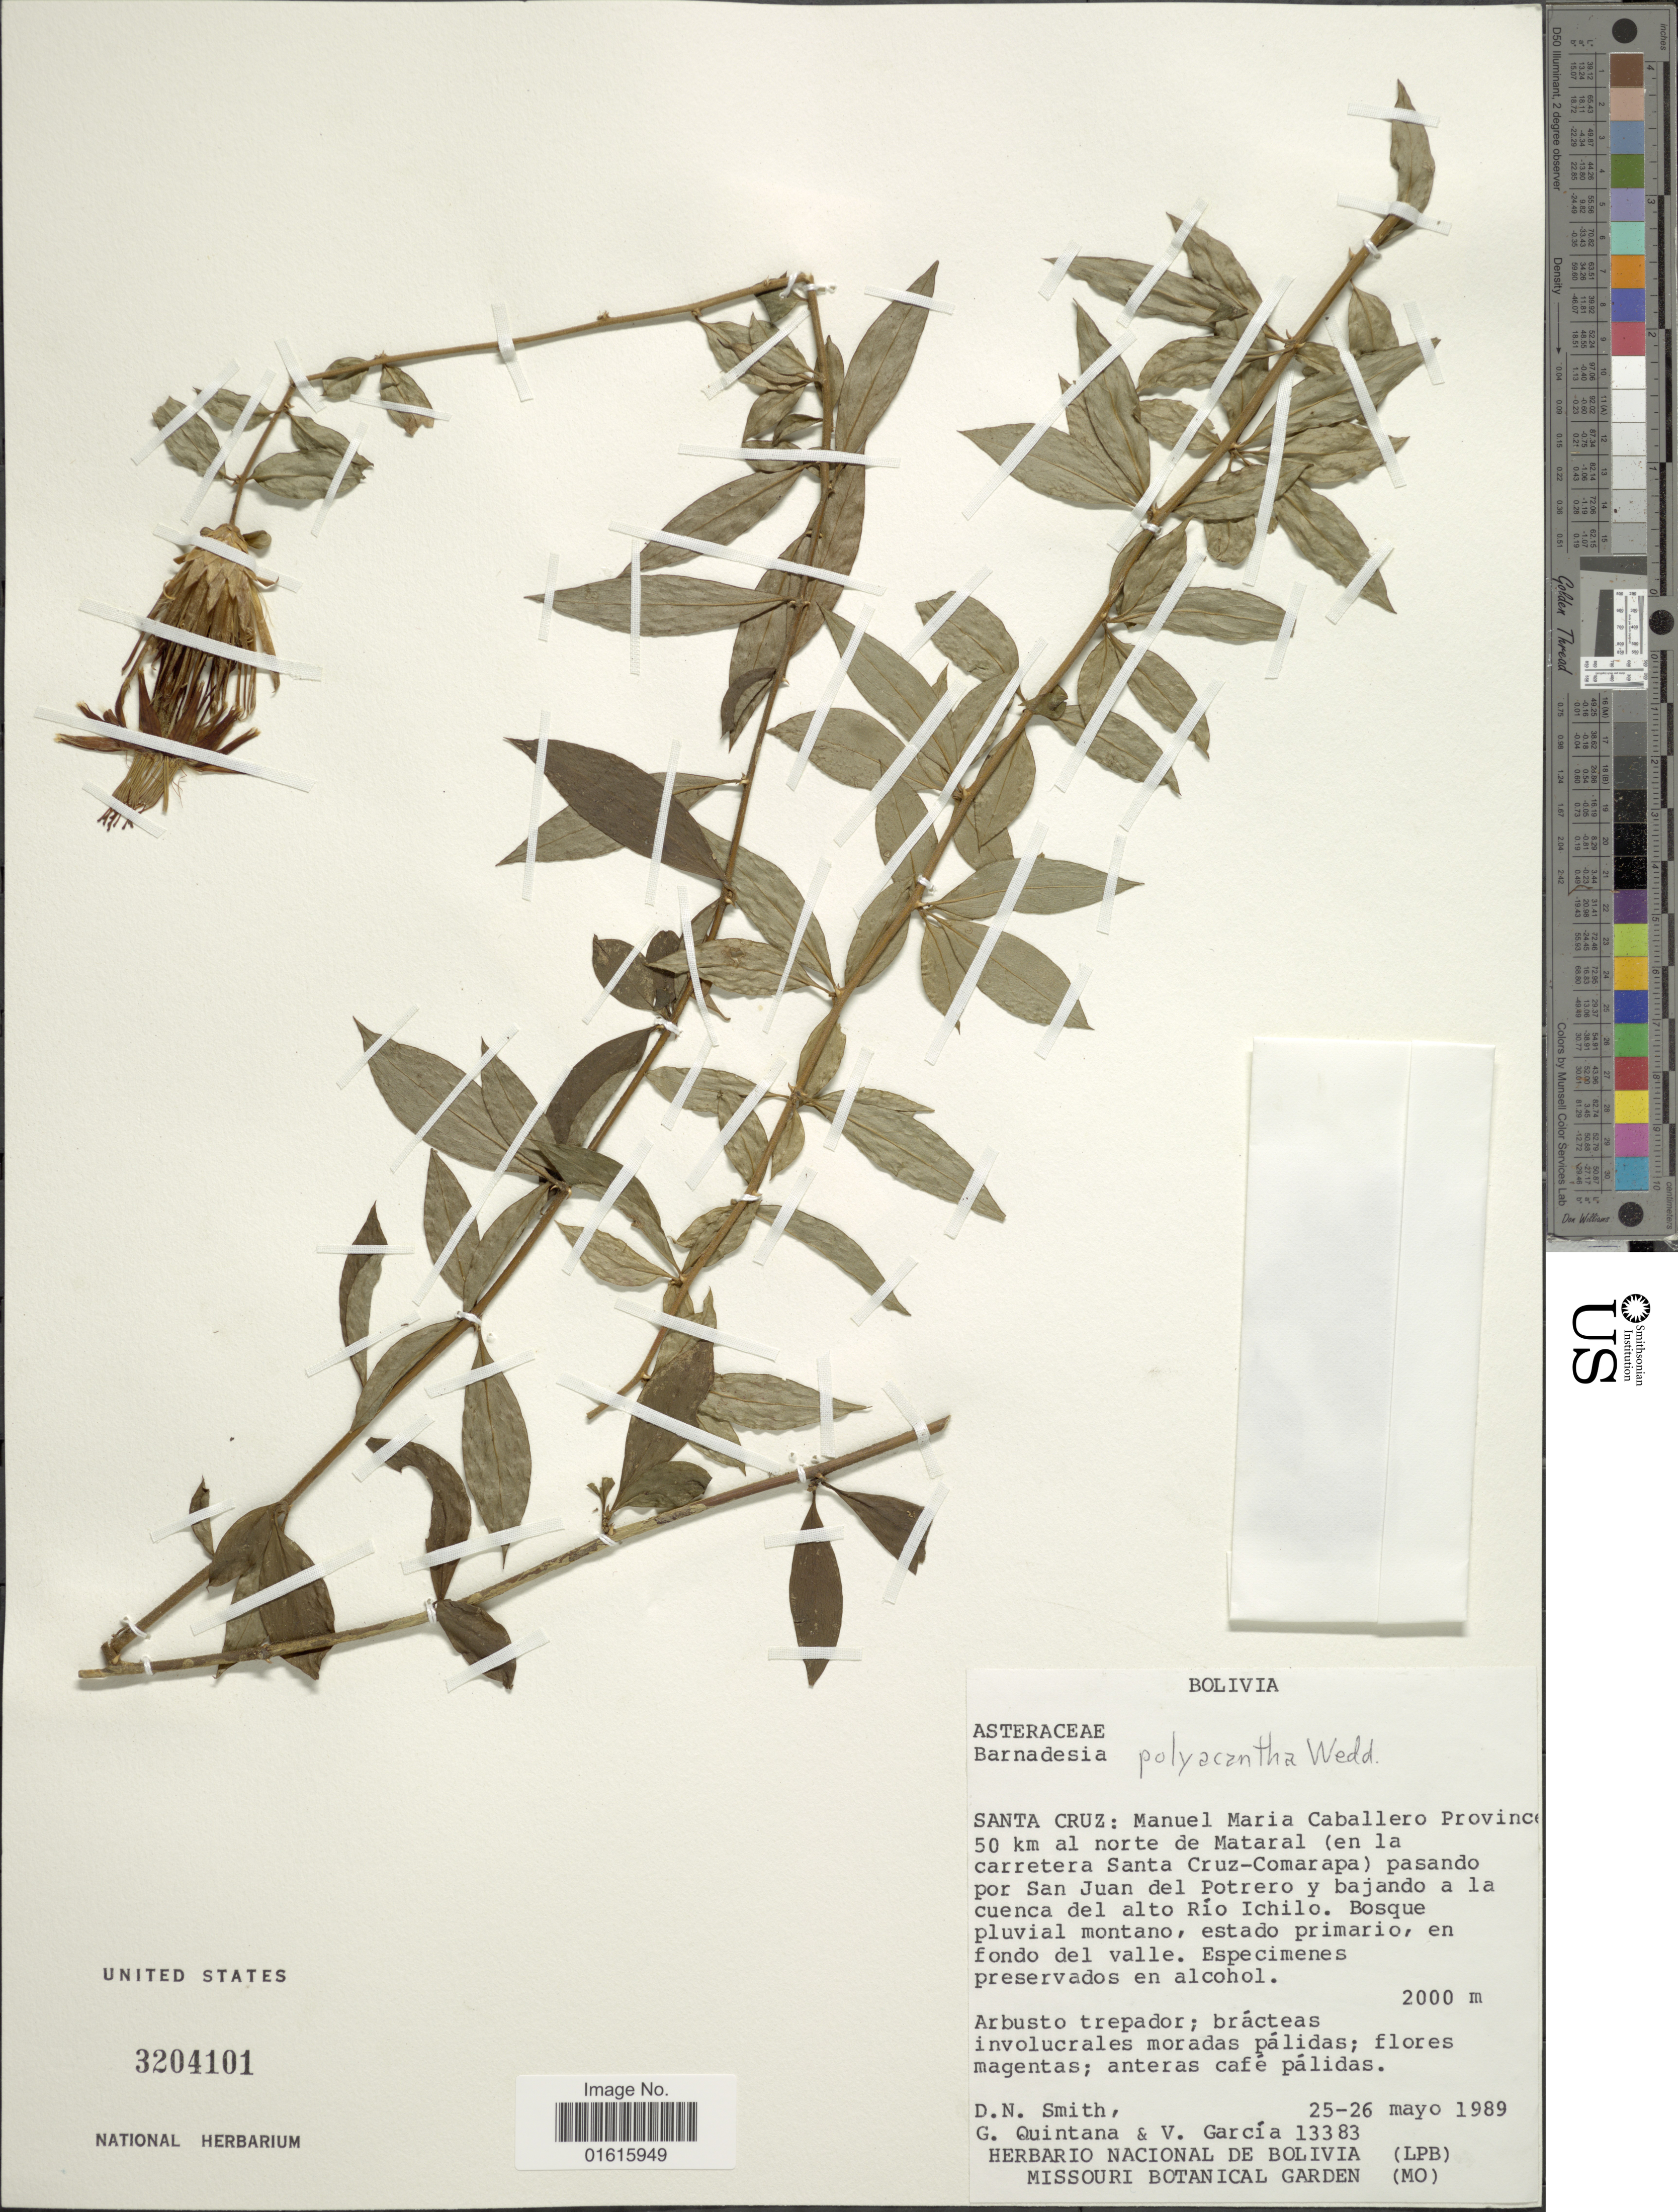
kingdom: Plantae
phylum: Tracheophyta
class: Magnoliopsida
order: Asterales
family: Asteraceae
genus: Barnadesia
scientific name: Barnadesia polyacantha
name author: Wedd.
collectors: D. Smith, G. Quintana & V. Garcia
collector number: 13383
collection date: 1989-05-25/1989-05-26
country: Bolivia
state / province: Santa Cruz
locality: Manuel Maria Caballero Province 50 km al norte de Mataral (en la carretera Santa Cruz-Comarapa) pasando por San Juan del Potrero y bajando a la cuenca del alto Rio Ichilo.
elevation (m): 2000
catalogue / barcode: US 3204101